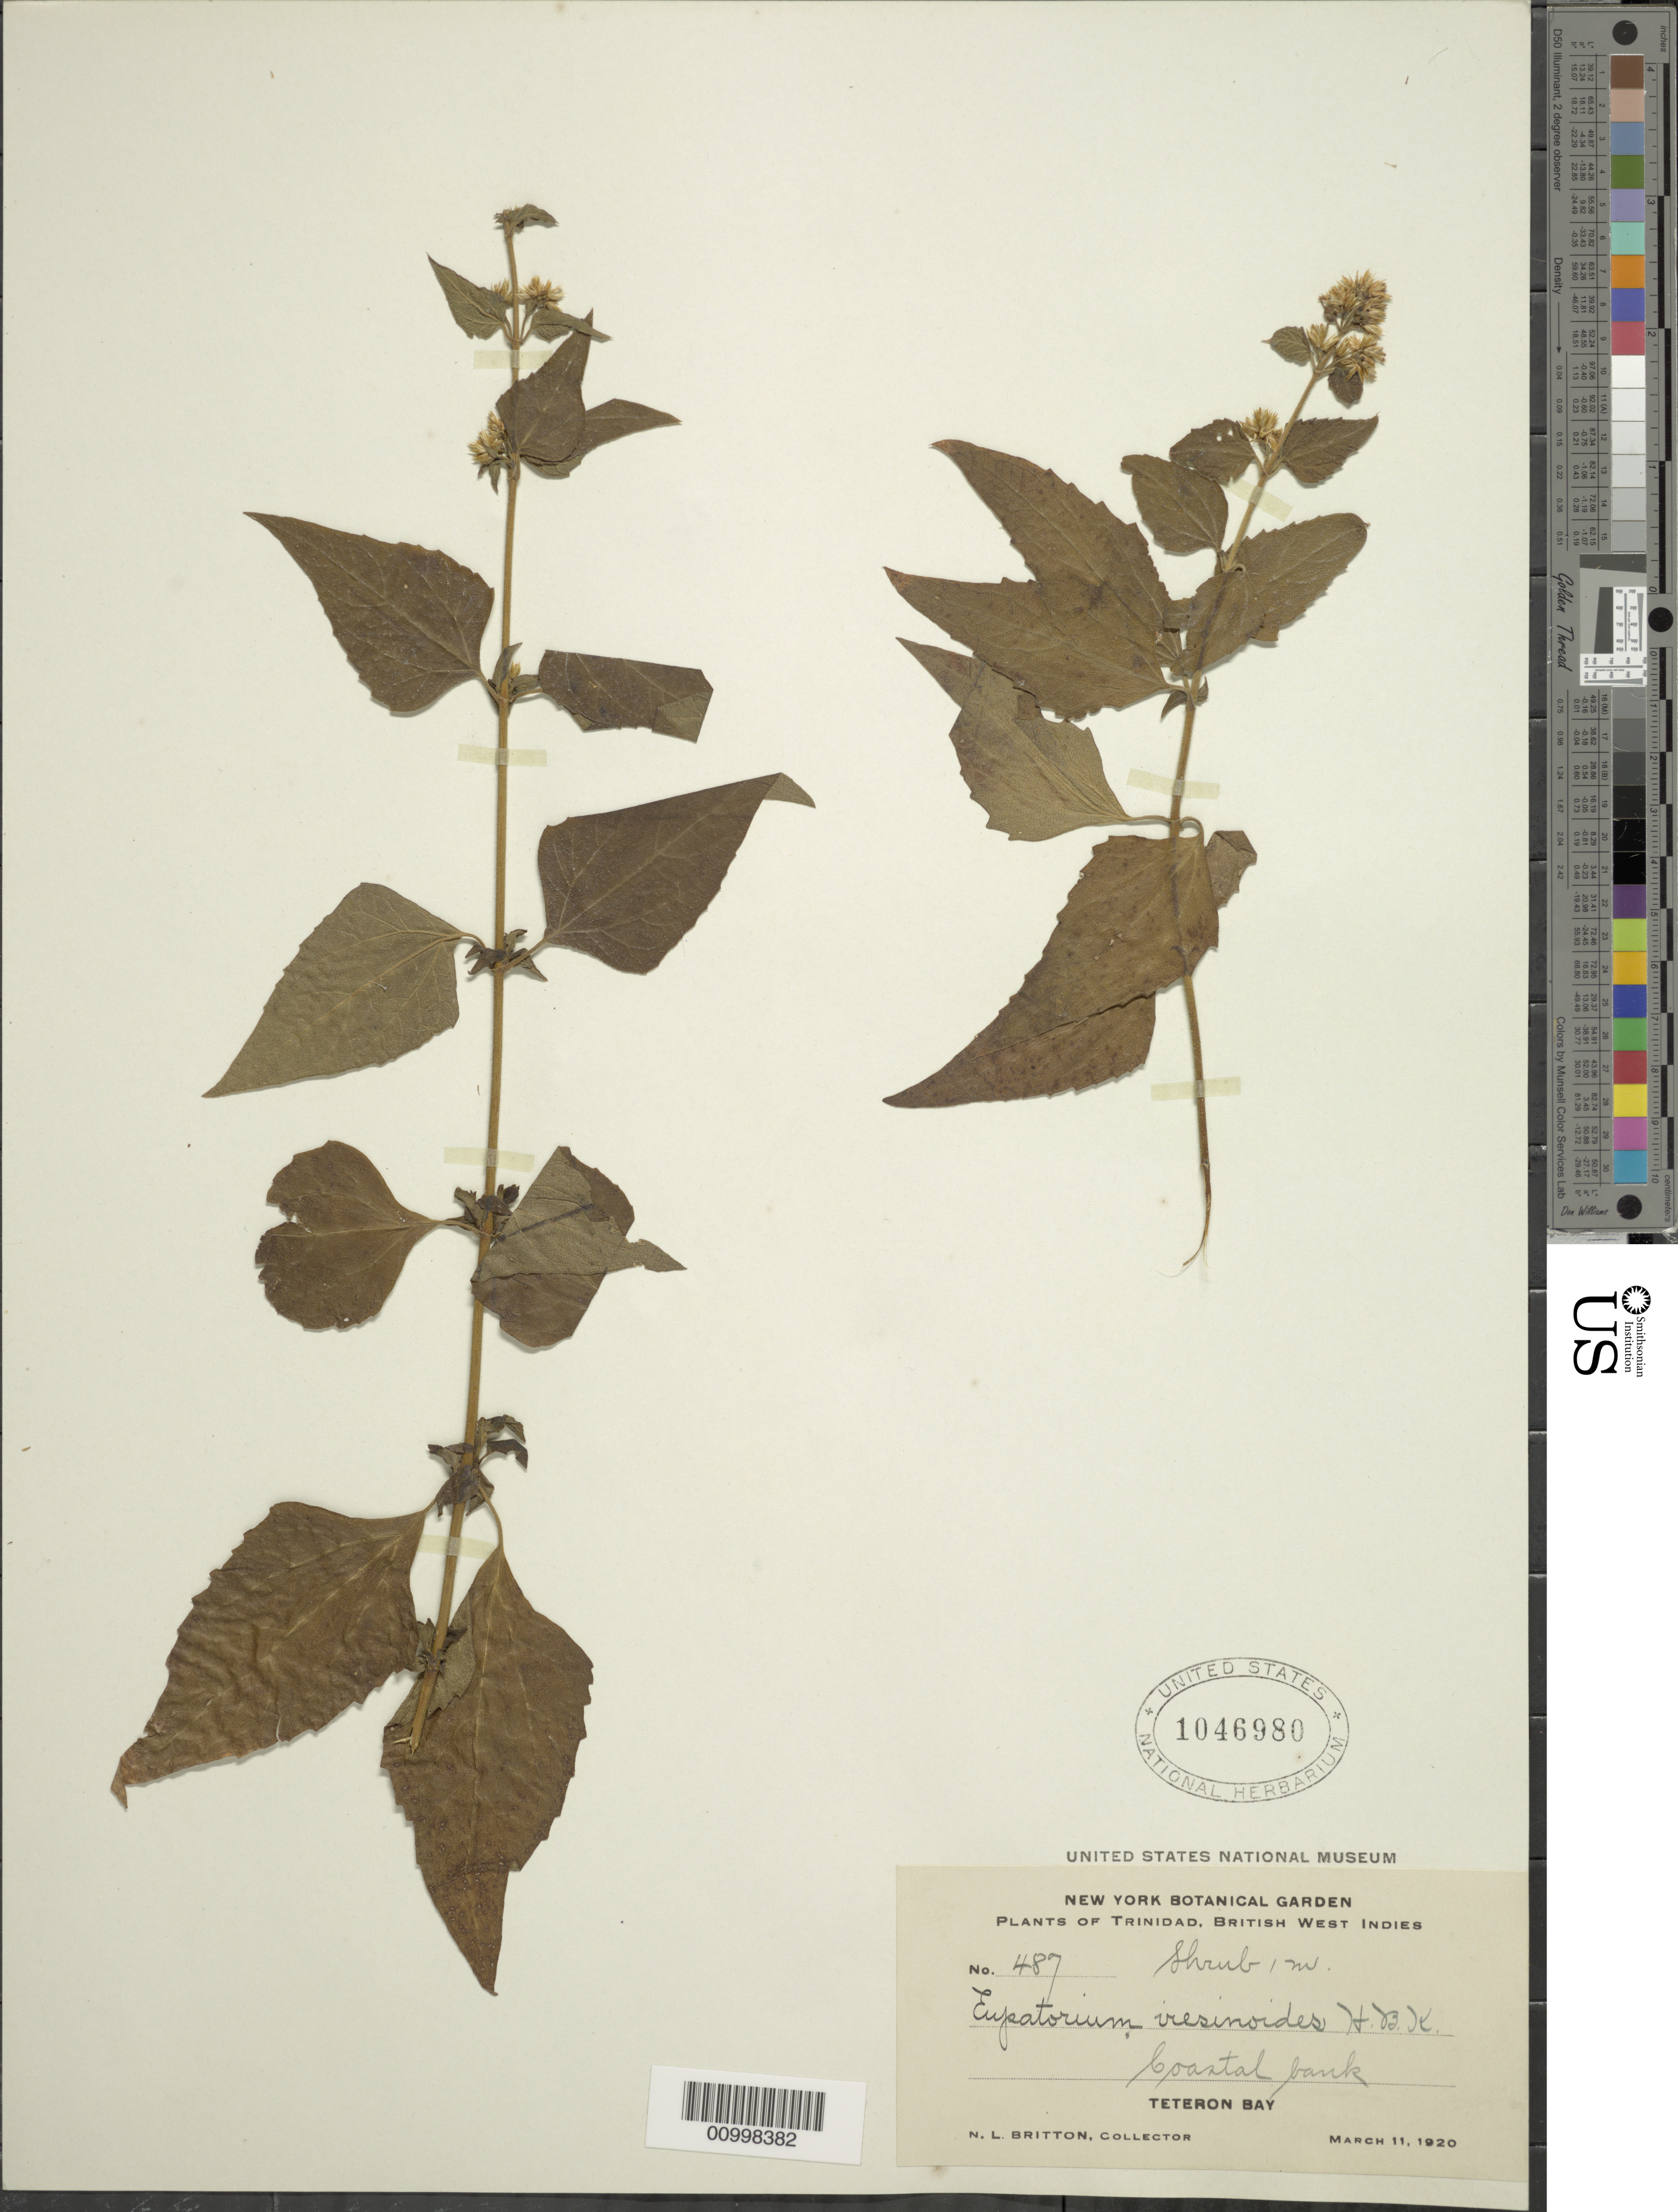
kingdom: Plantae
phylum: Tracheophyta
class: Magnoliopsida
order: Asterales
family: Asteraceae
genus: Condylidium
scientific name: Condylidium iresinoides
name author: (Kunth) R.M. King & H. Rob.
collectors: N. Britton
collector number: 487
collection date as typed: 11 Mar 1920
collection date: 1920-03-11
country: Trinidad and Tobago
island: Trinidad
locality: Teteron Bay, coastal bank.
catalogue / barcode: US 1046980